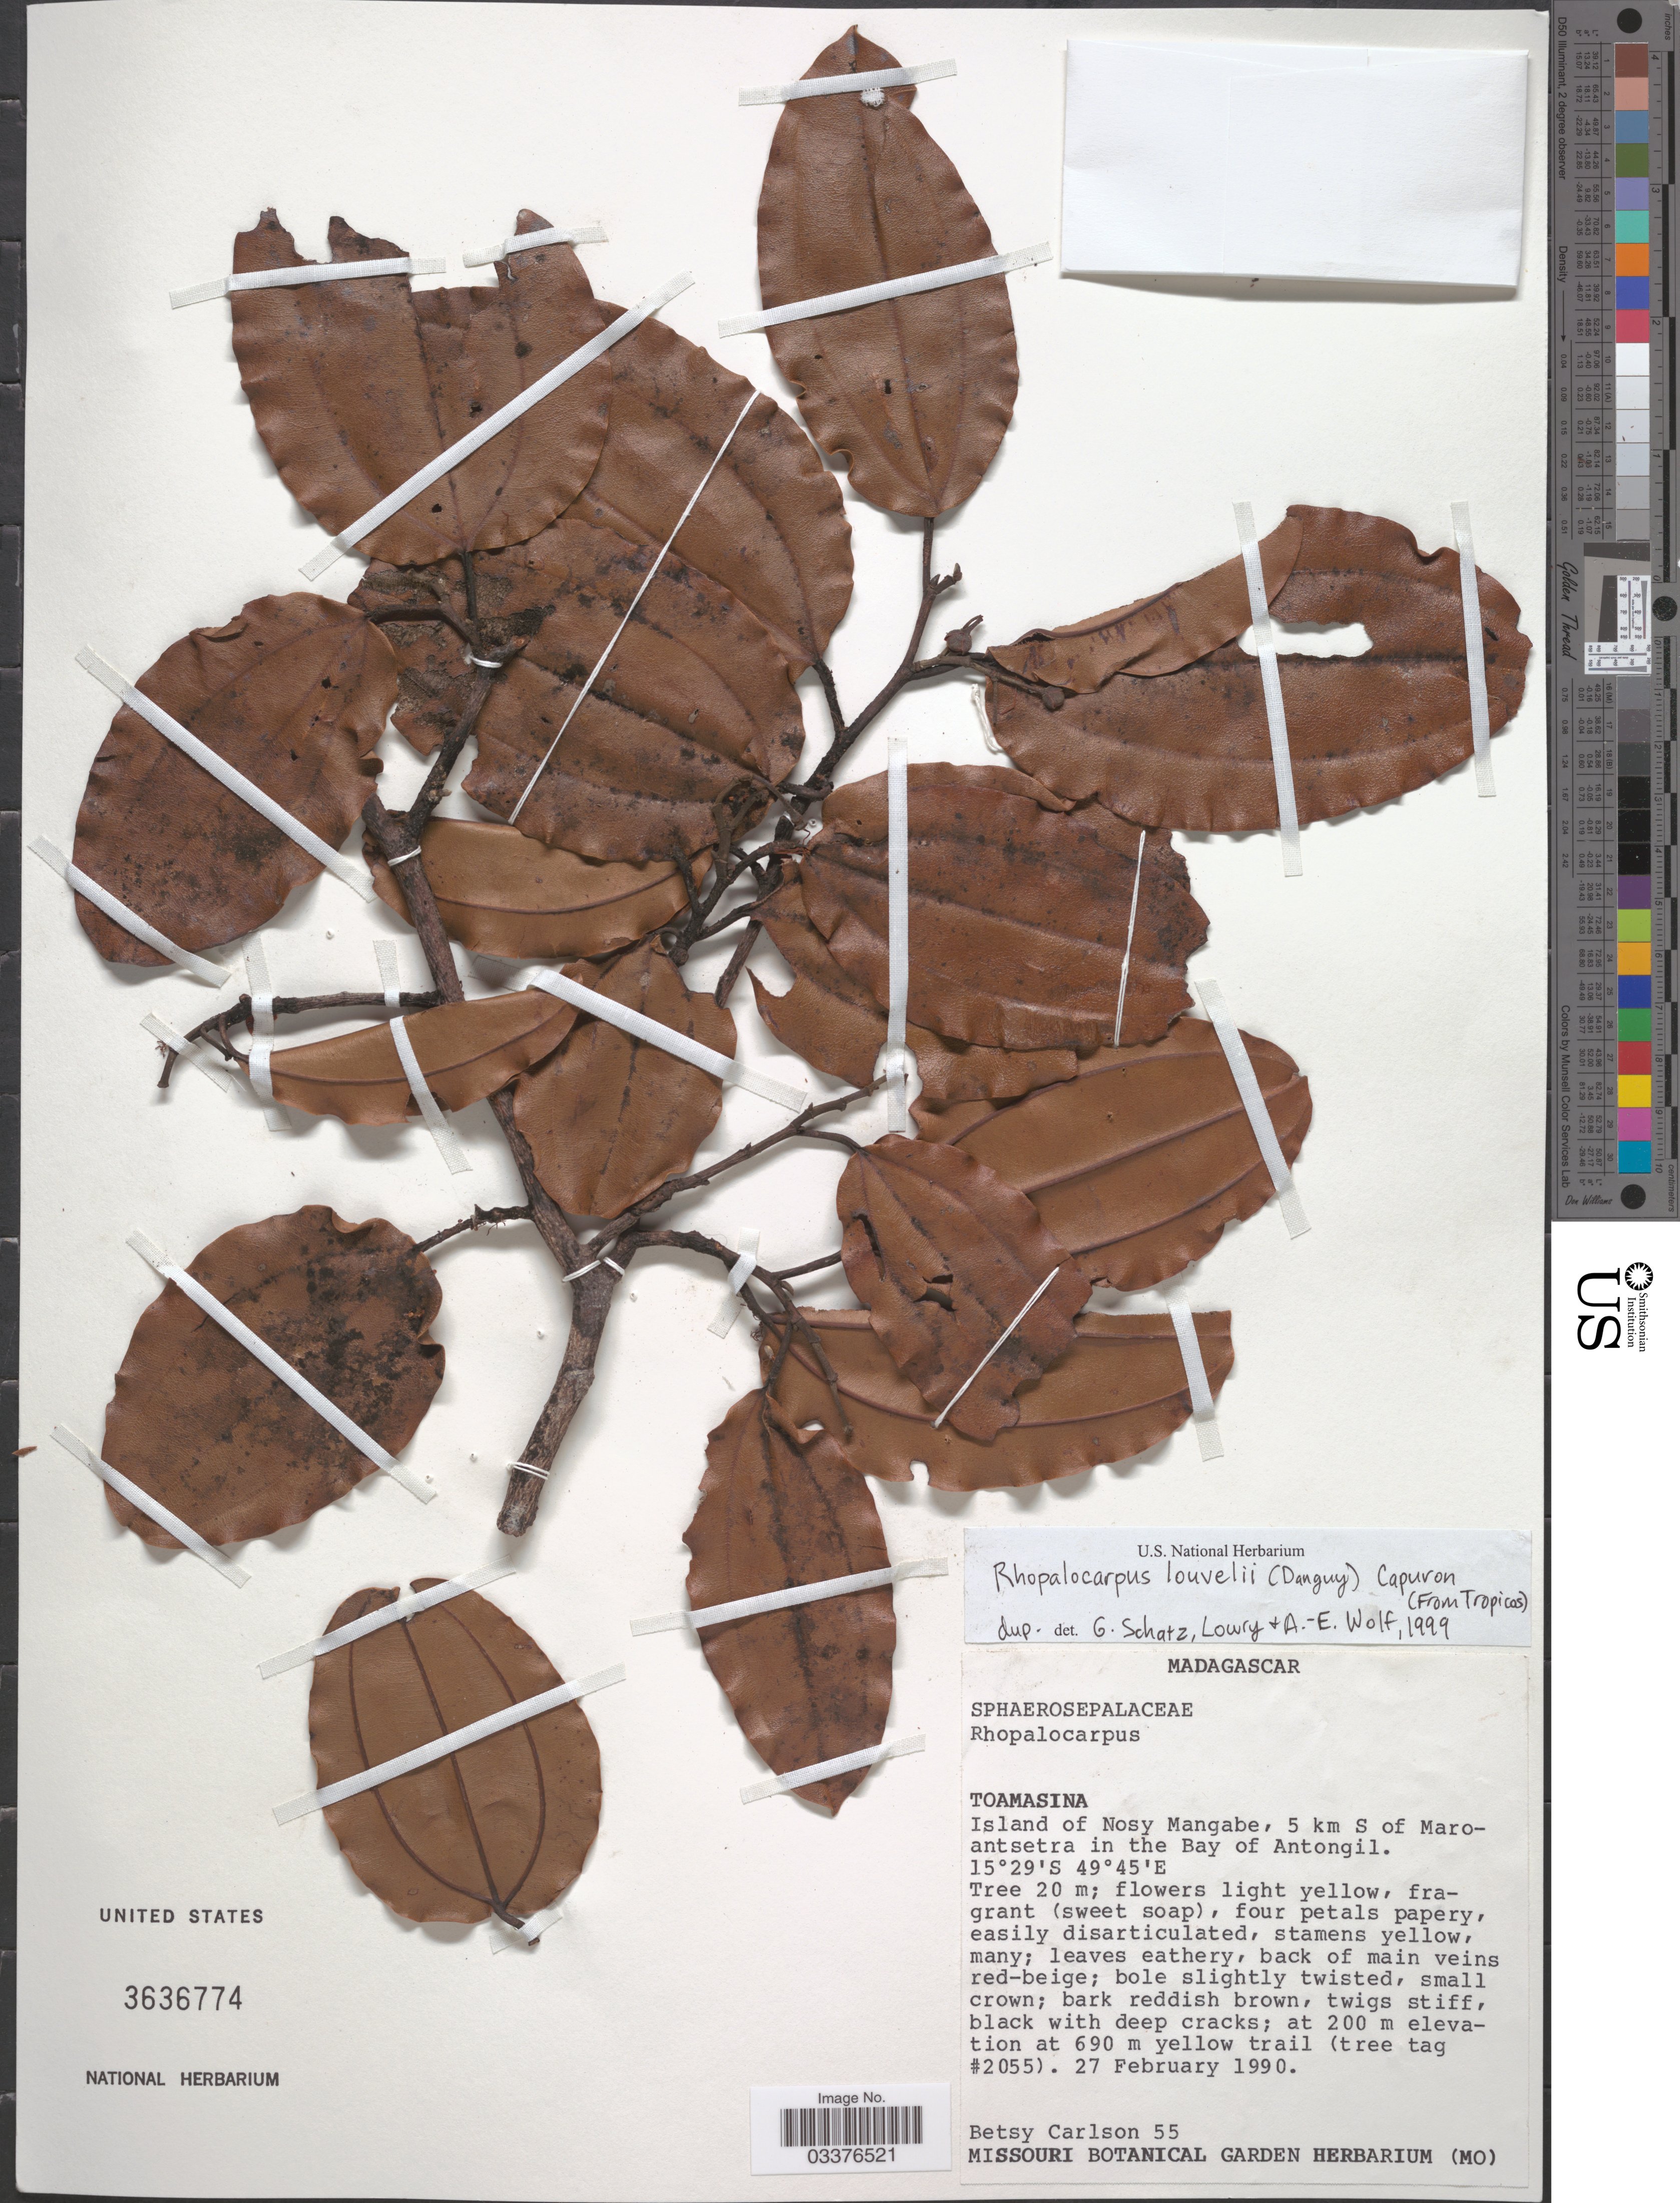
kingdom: Plantae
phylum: Tracheophyta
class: Magnoliopsida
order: Malvales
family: Sphaerosepalaceae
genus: Rhopalocarpus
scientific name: Rhopalocarpus louvelii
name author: (Danguy) Capuron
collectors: B. Carlson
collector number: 55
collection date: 1990-02-27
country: Madagascar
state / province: Analanjirofo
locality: Island of Nosy Mangabe, 5 km S of Maroantsetra in the Bay of Antongil.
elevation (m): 200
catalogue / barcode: US 3636774